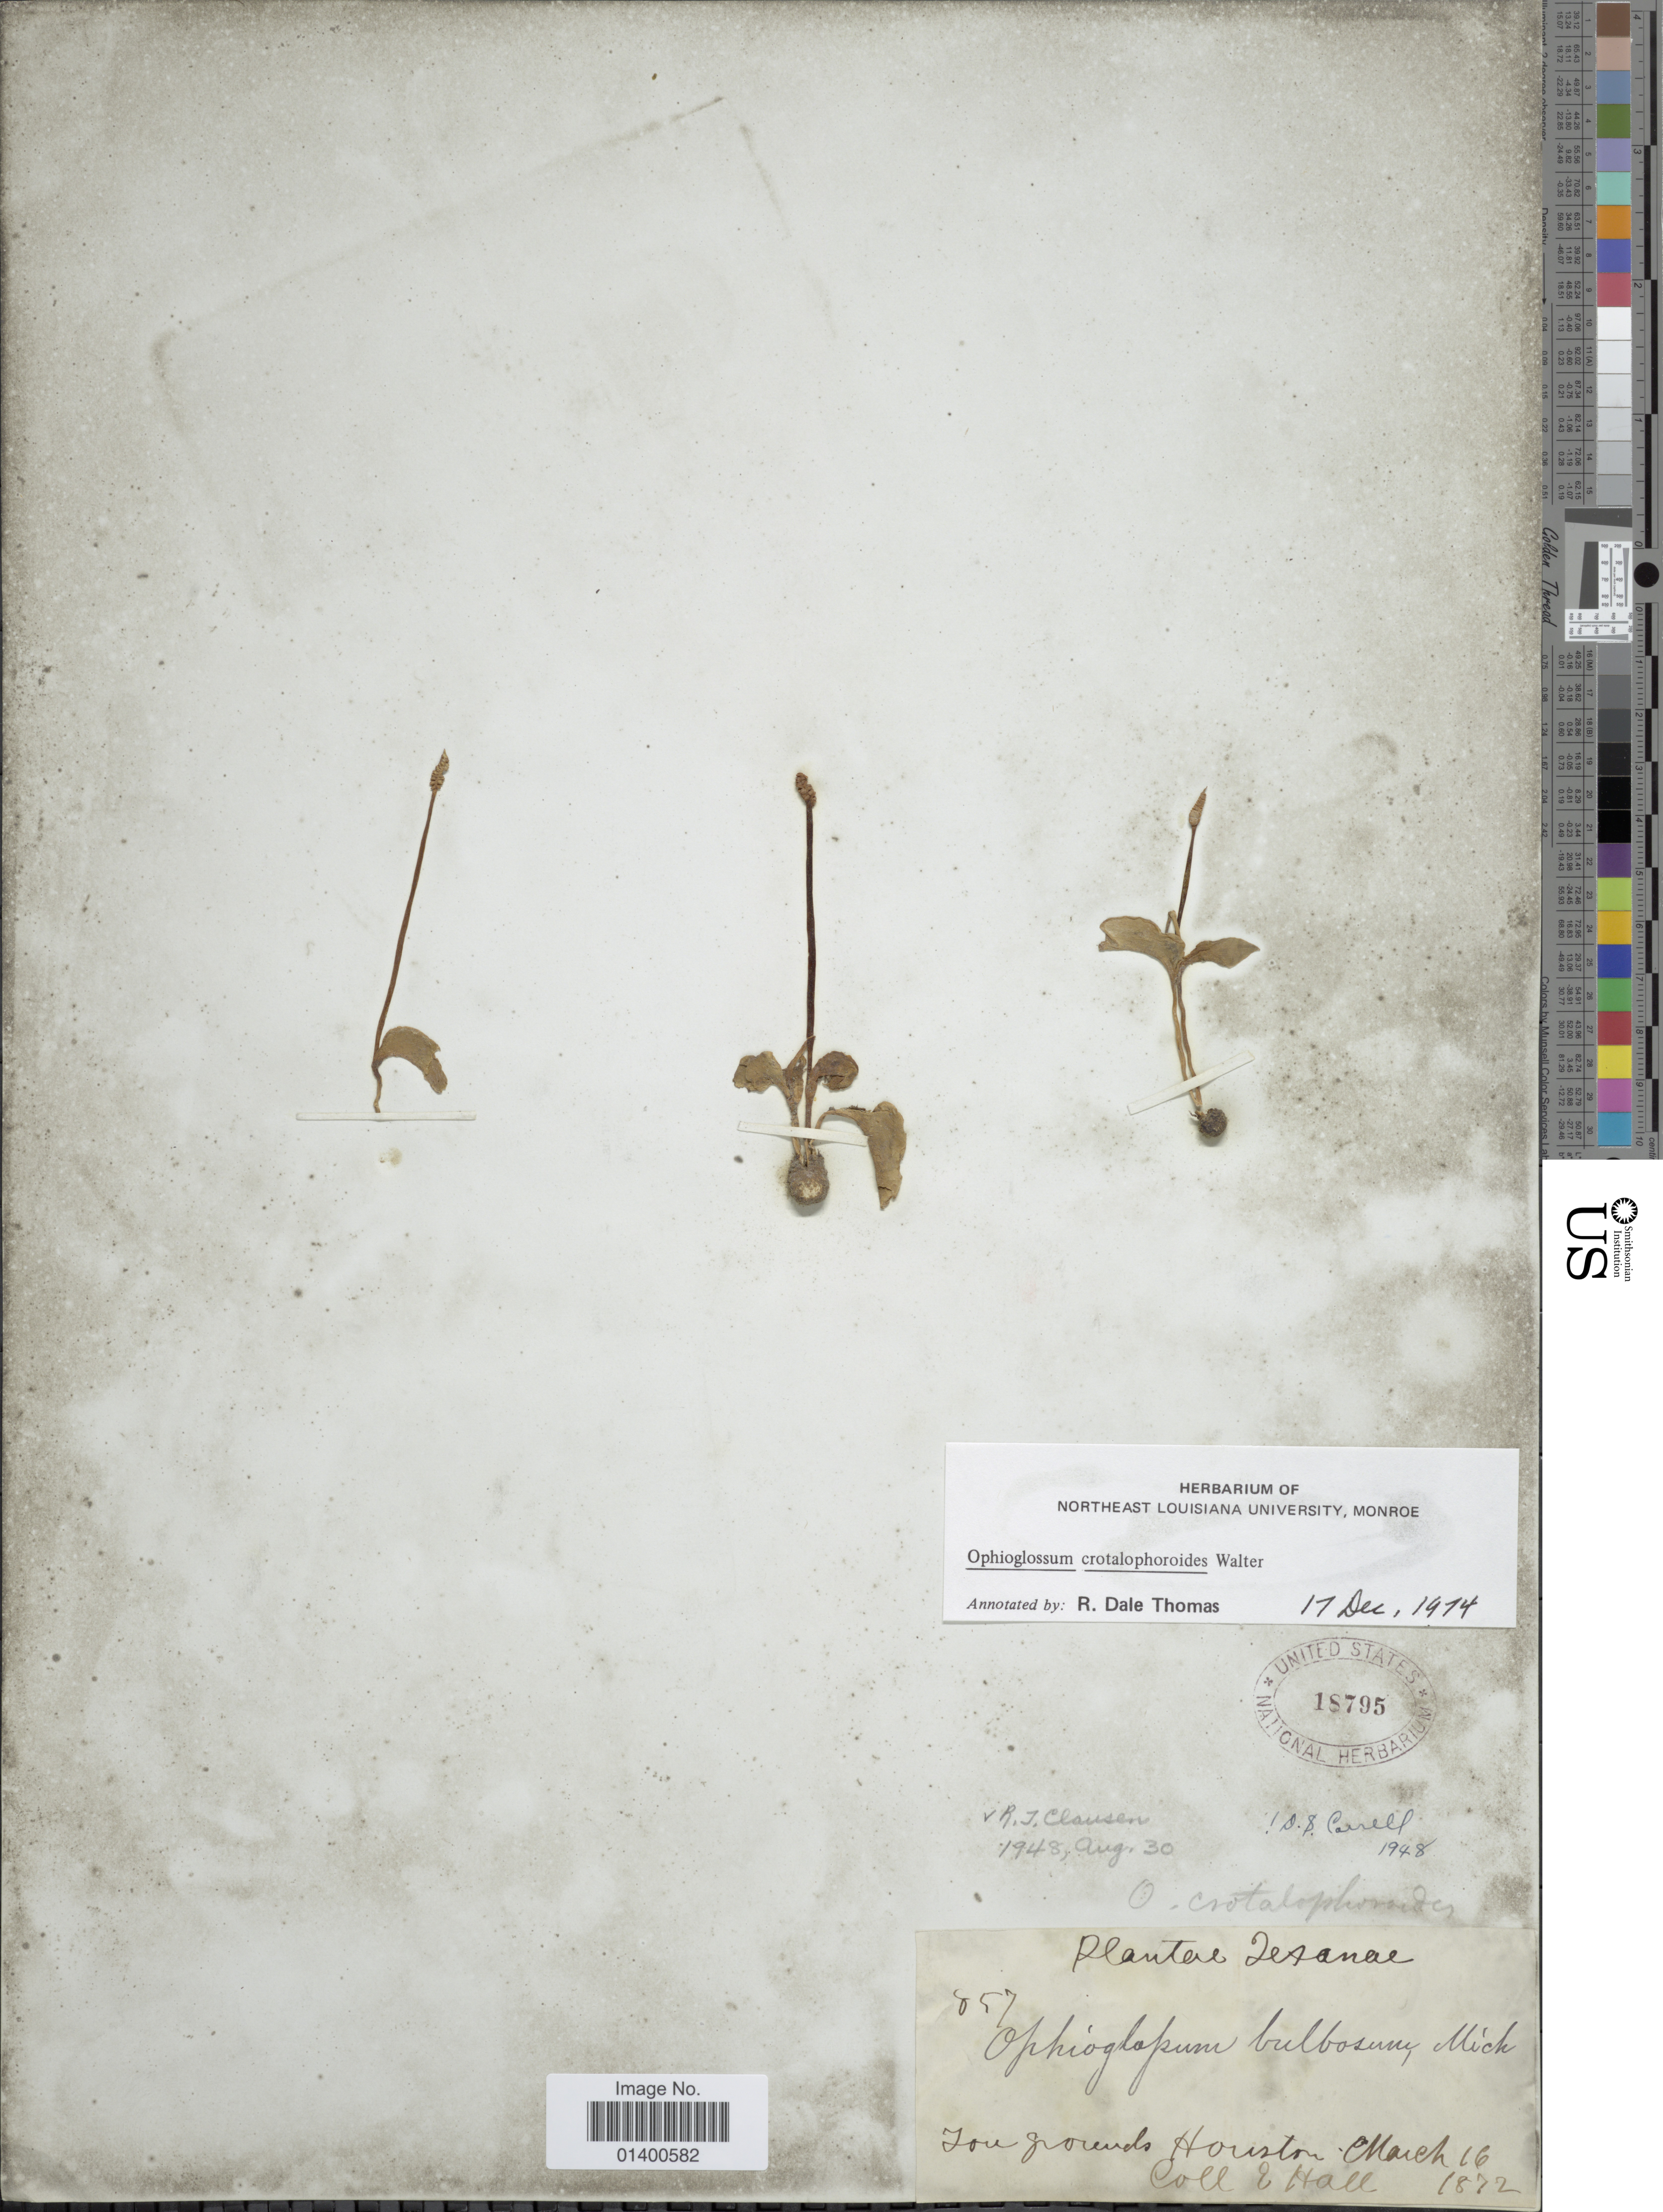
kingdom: Plantae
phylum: Tracheophyta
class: Polypodiopsida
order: Ophioglossales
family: Ophioglossaceae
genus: Ophioglossum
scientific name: Ophioglossum crotalophoroides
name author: Walter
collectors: E. Hall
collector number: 857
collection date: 1872-03-16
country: United States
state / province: Texas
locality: Low grounds Houston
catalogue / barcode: US 18795